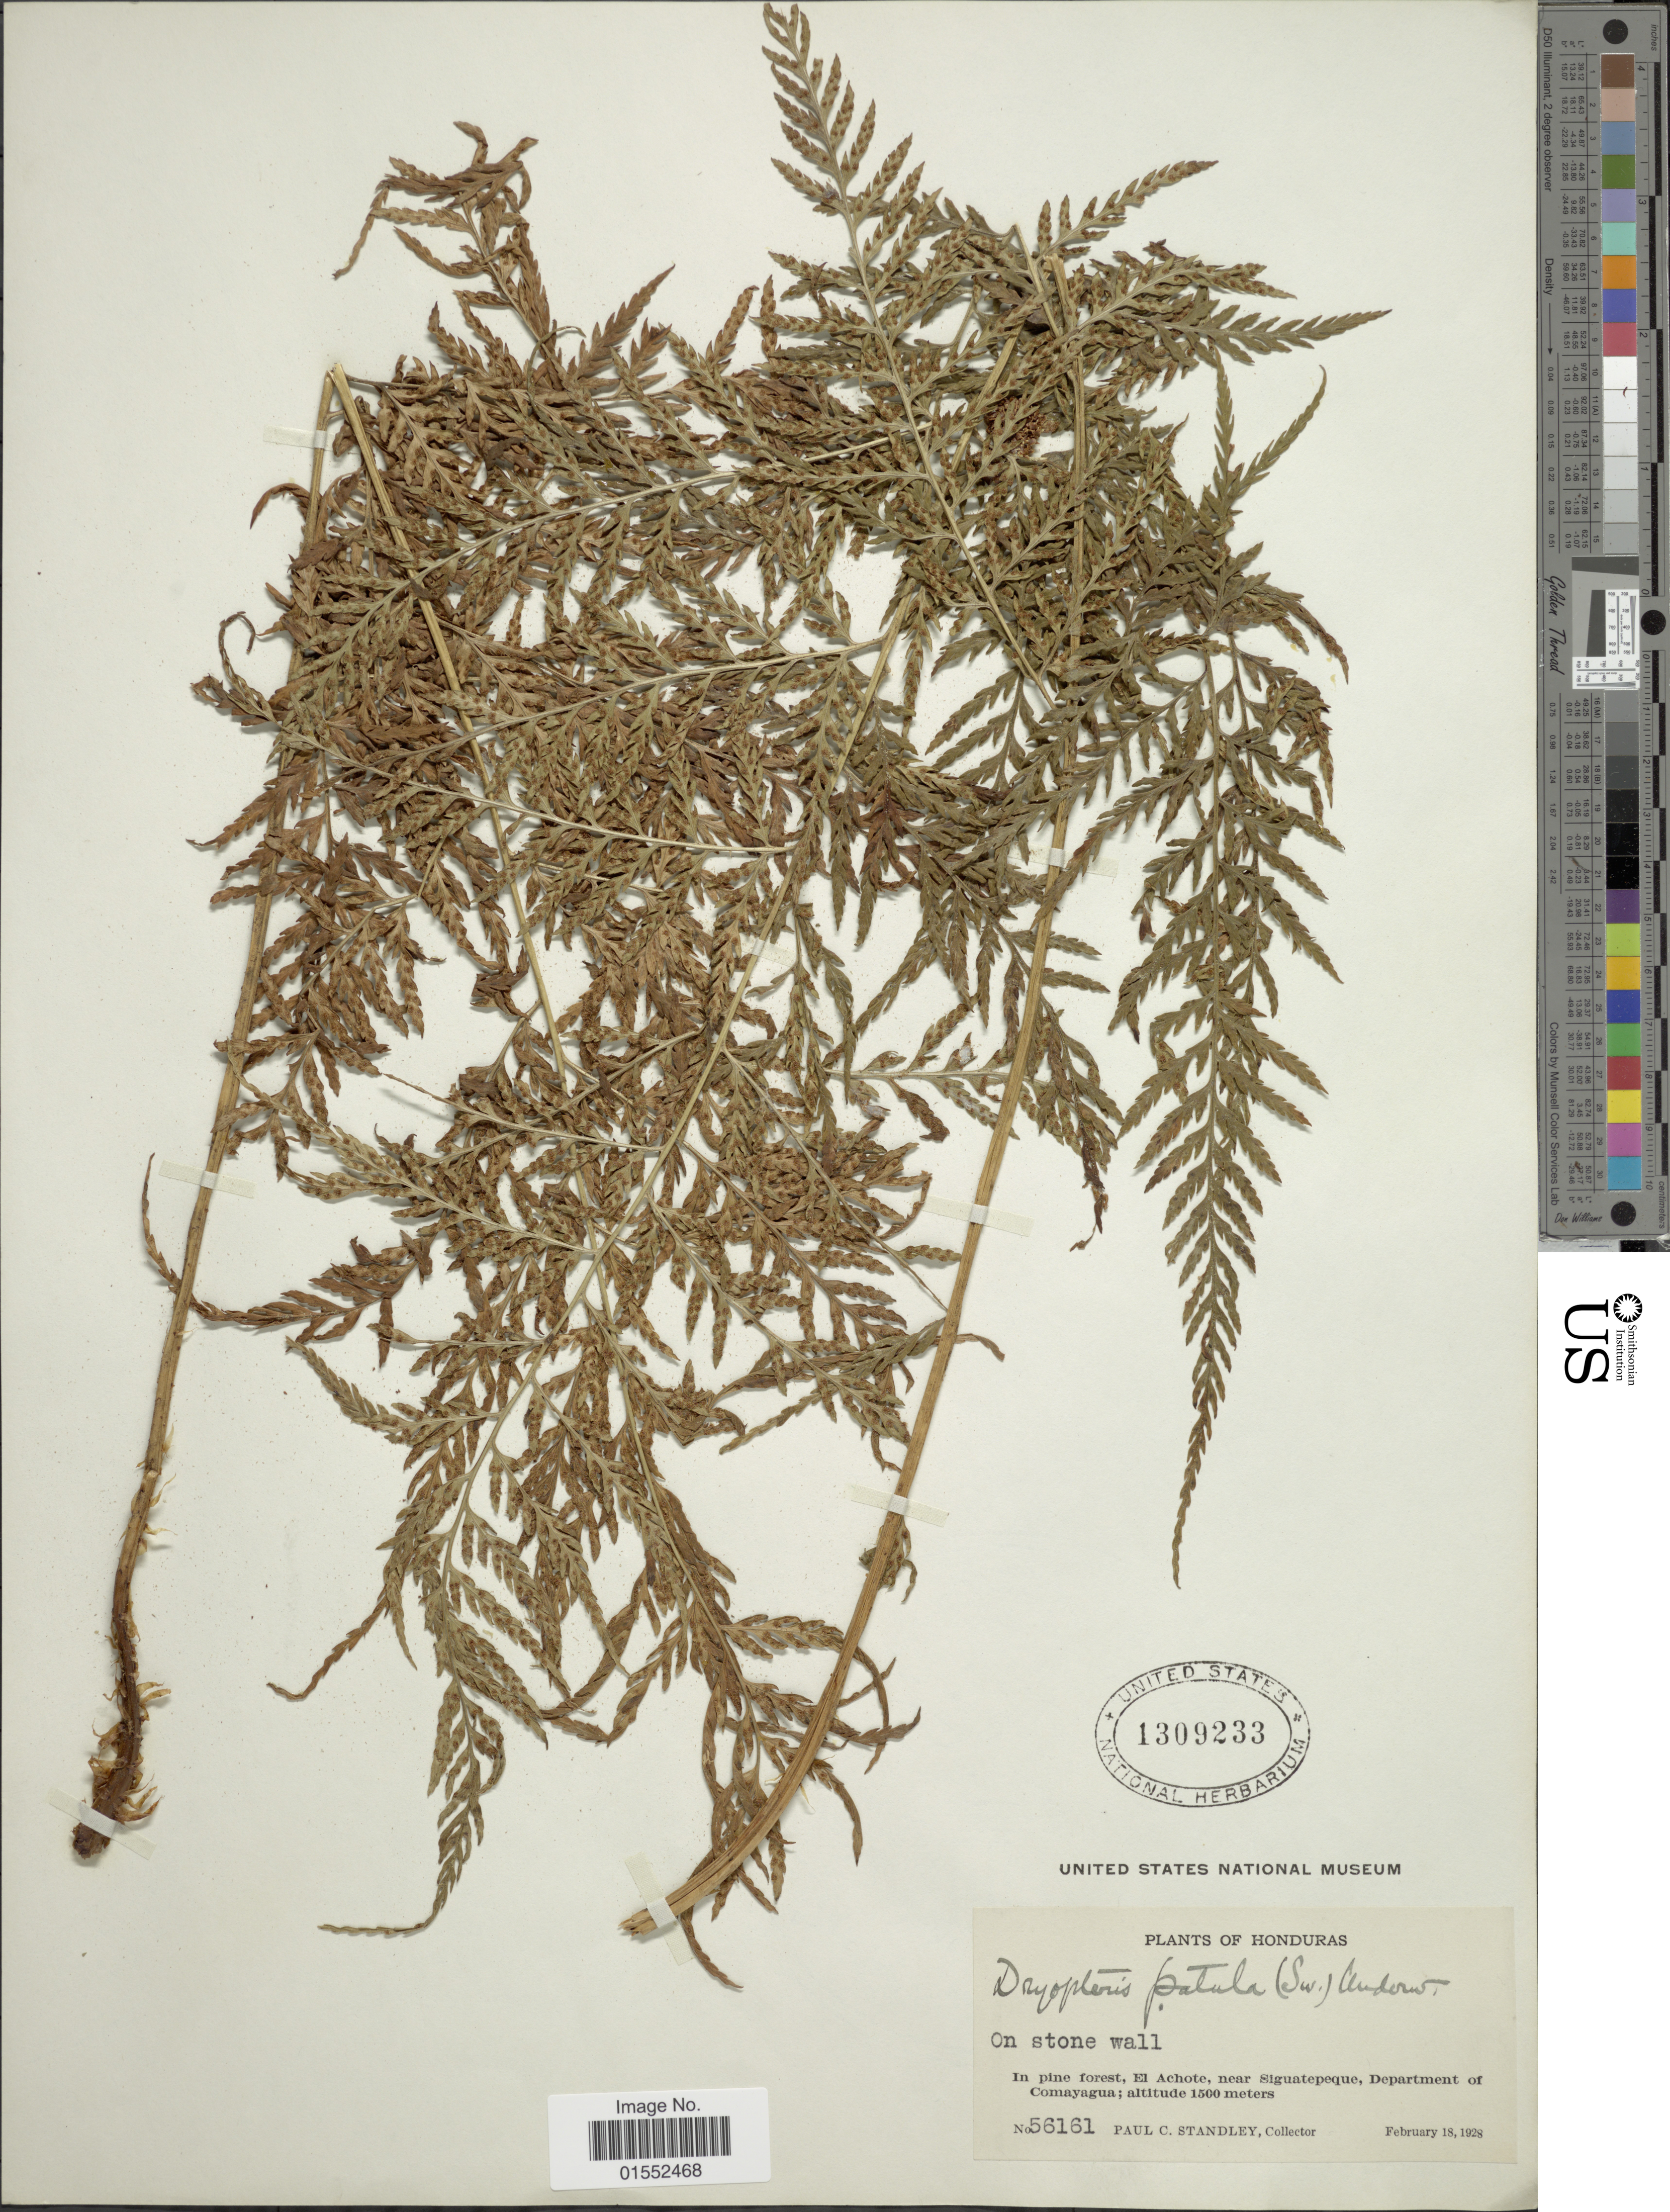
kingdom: Plantae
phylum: Tracheophyta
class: Polypodiopsida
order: Polypodiales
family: Dryopteridaceae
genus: Dryopteris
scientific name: Dryopteris patula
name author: (Sw.) Underw.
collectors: P. C. Standley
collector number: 56161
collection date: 1928-02-18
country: Honduras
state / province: Comayagua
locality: HOnduras. In pine forest, El Achote, near Siguatepeque, department of Comayagua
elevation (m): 1500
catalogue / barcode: US 1309233